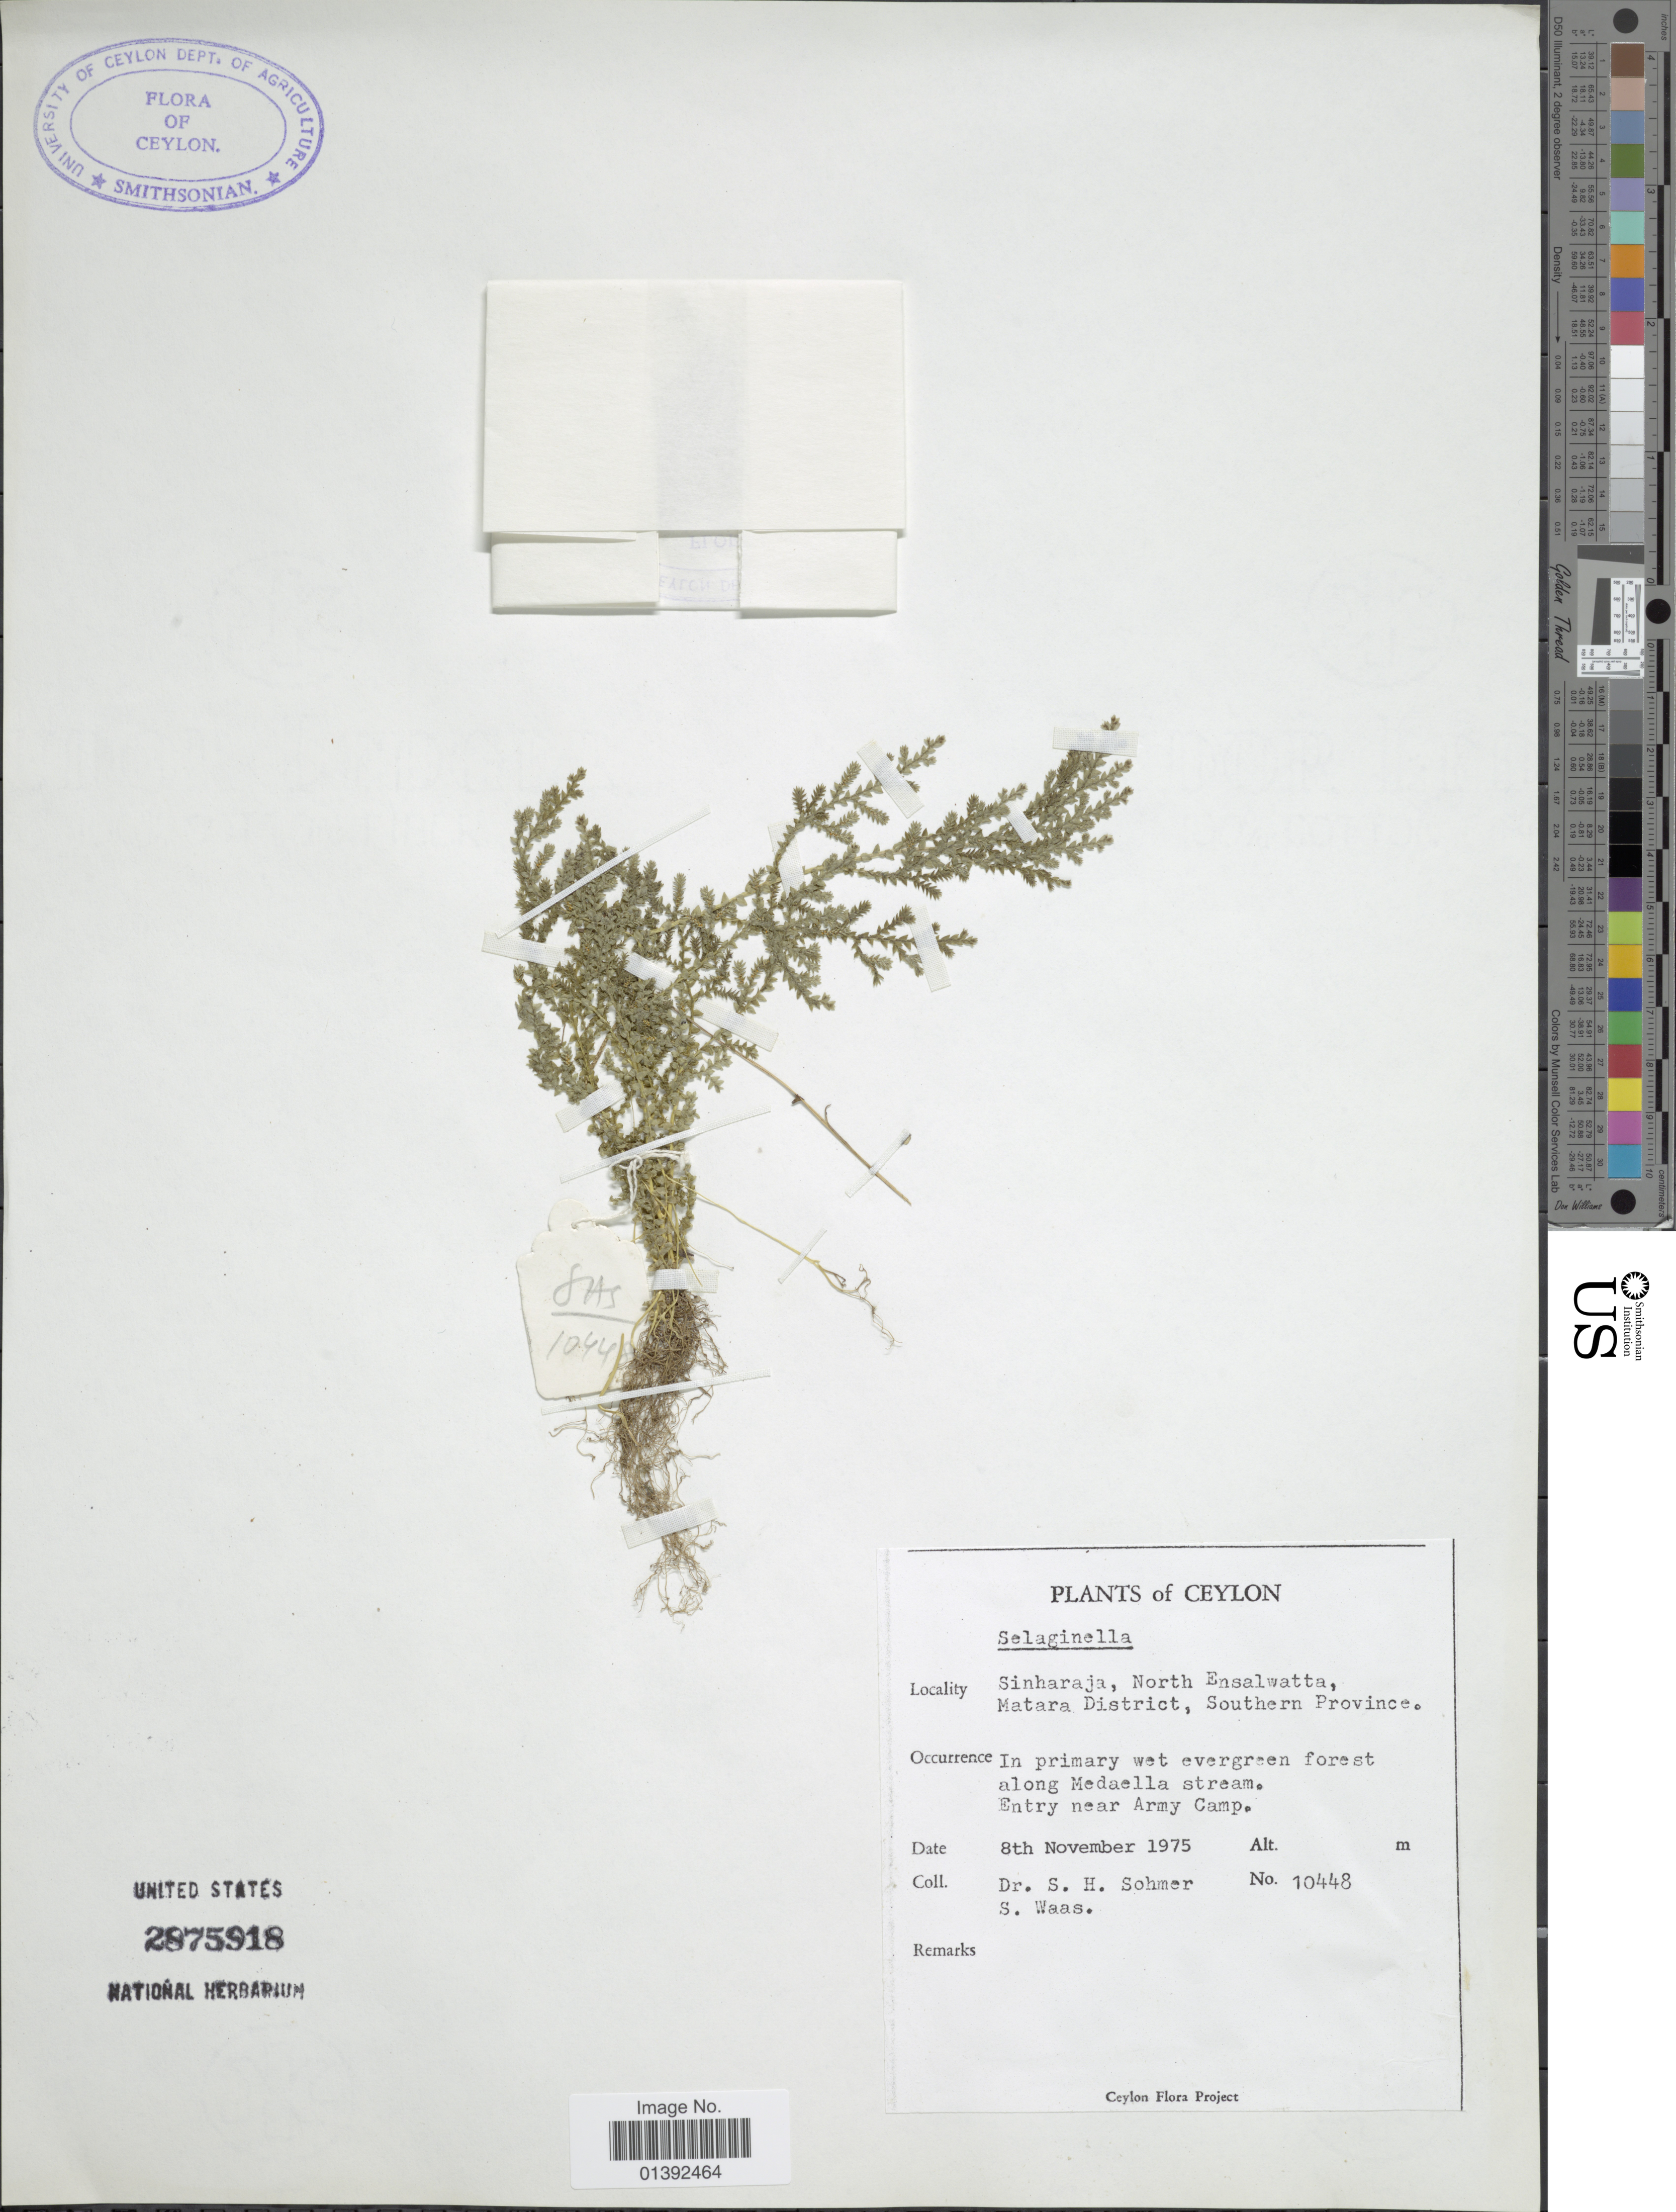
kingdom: Plantae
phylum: Tracheophyta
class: Lycopodiopsida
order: Selaginellales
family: Selaginellaceae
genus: Selaginella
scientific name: Selaginella sp.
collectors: S. H. Sohmer & S. Waas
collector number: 10448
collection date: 1975-11-08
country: Sri Lanka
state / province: Southern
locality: Ceylon, Sinharaja, North Ensalwatta, Matara District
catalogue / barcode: US 2875918